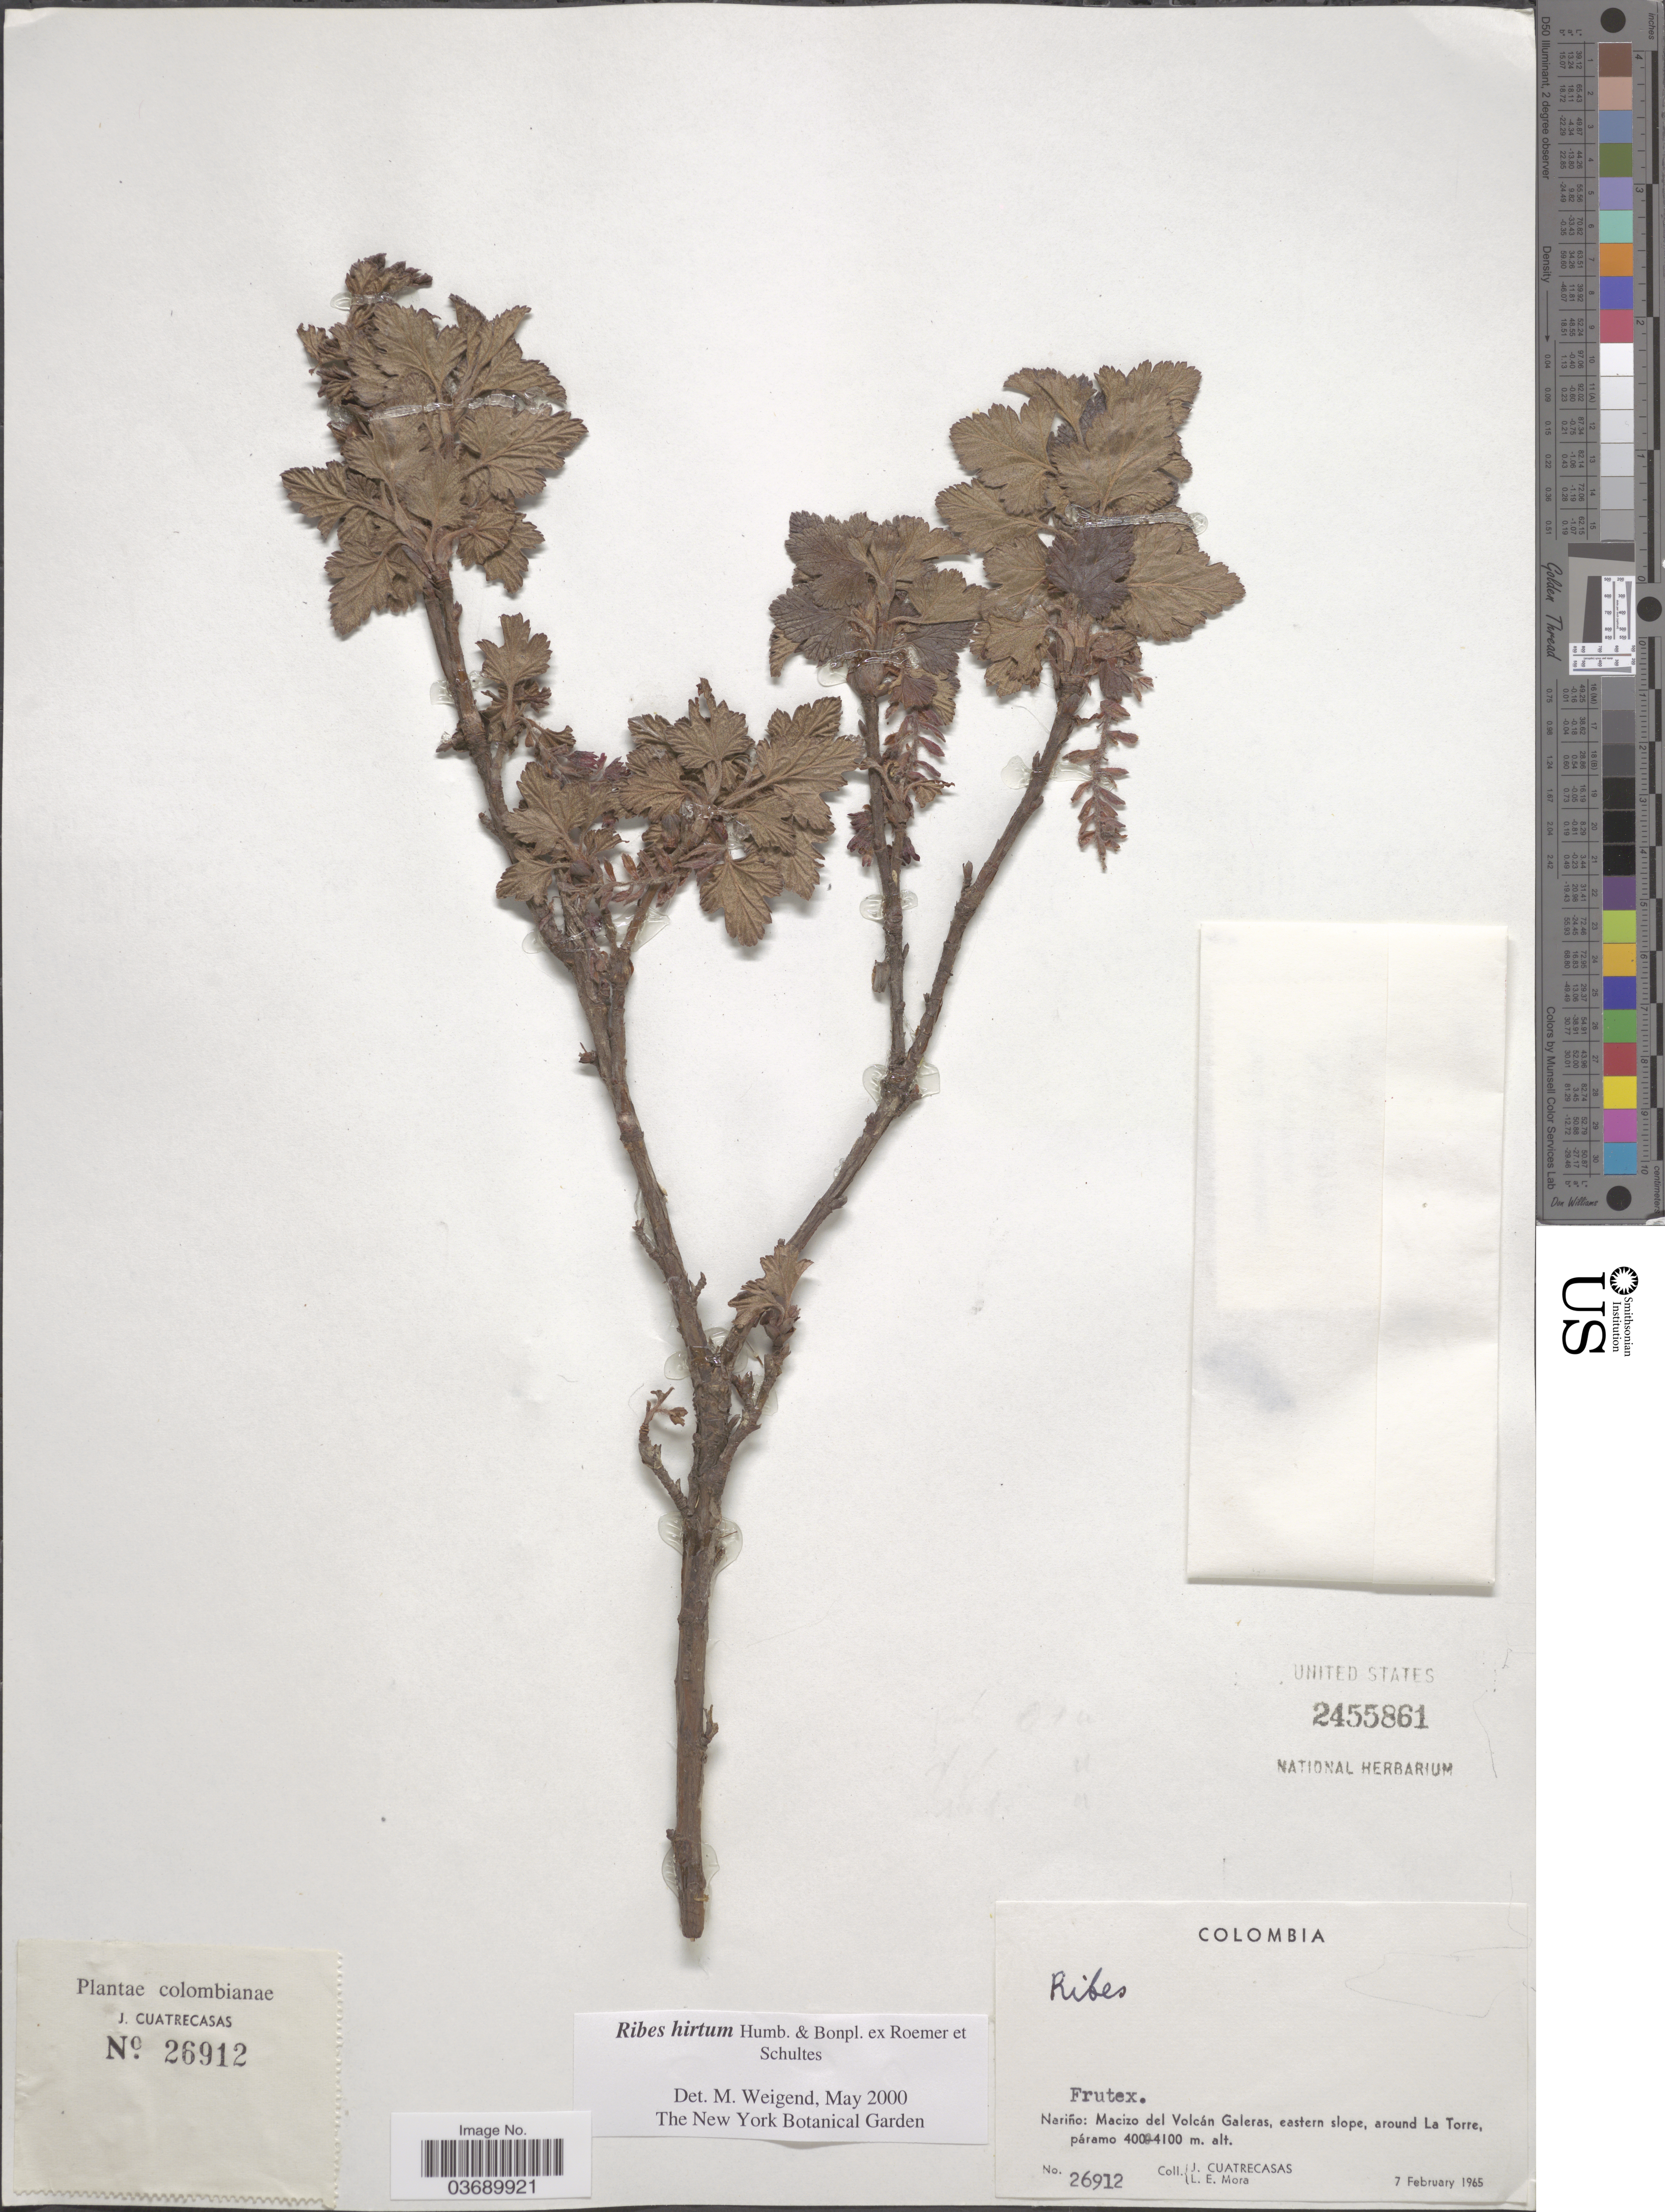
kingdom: Plantae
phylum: Tracheophyta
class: Magnoliopsida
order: Saxifragales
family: Grossulariaceae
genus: Ribes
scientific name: Ribes hirtum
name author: Roem. & Schult.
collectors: J. Cuatrecasas & L. Mora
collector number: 26912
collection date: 1965-02-07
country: Colombia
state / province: Nariño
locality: Macizo del Volcán Galeras, eastern slope, around La Torre.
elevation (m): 4000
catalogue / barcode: US 2455861